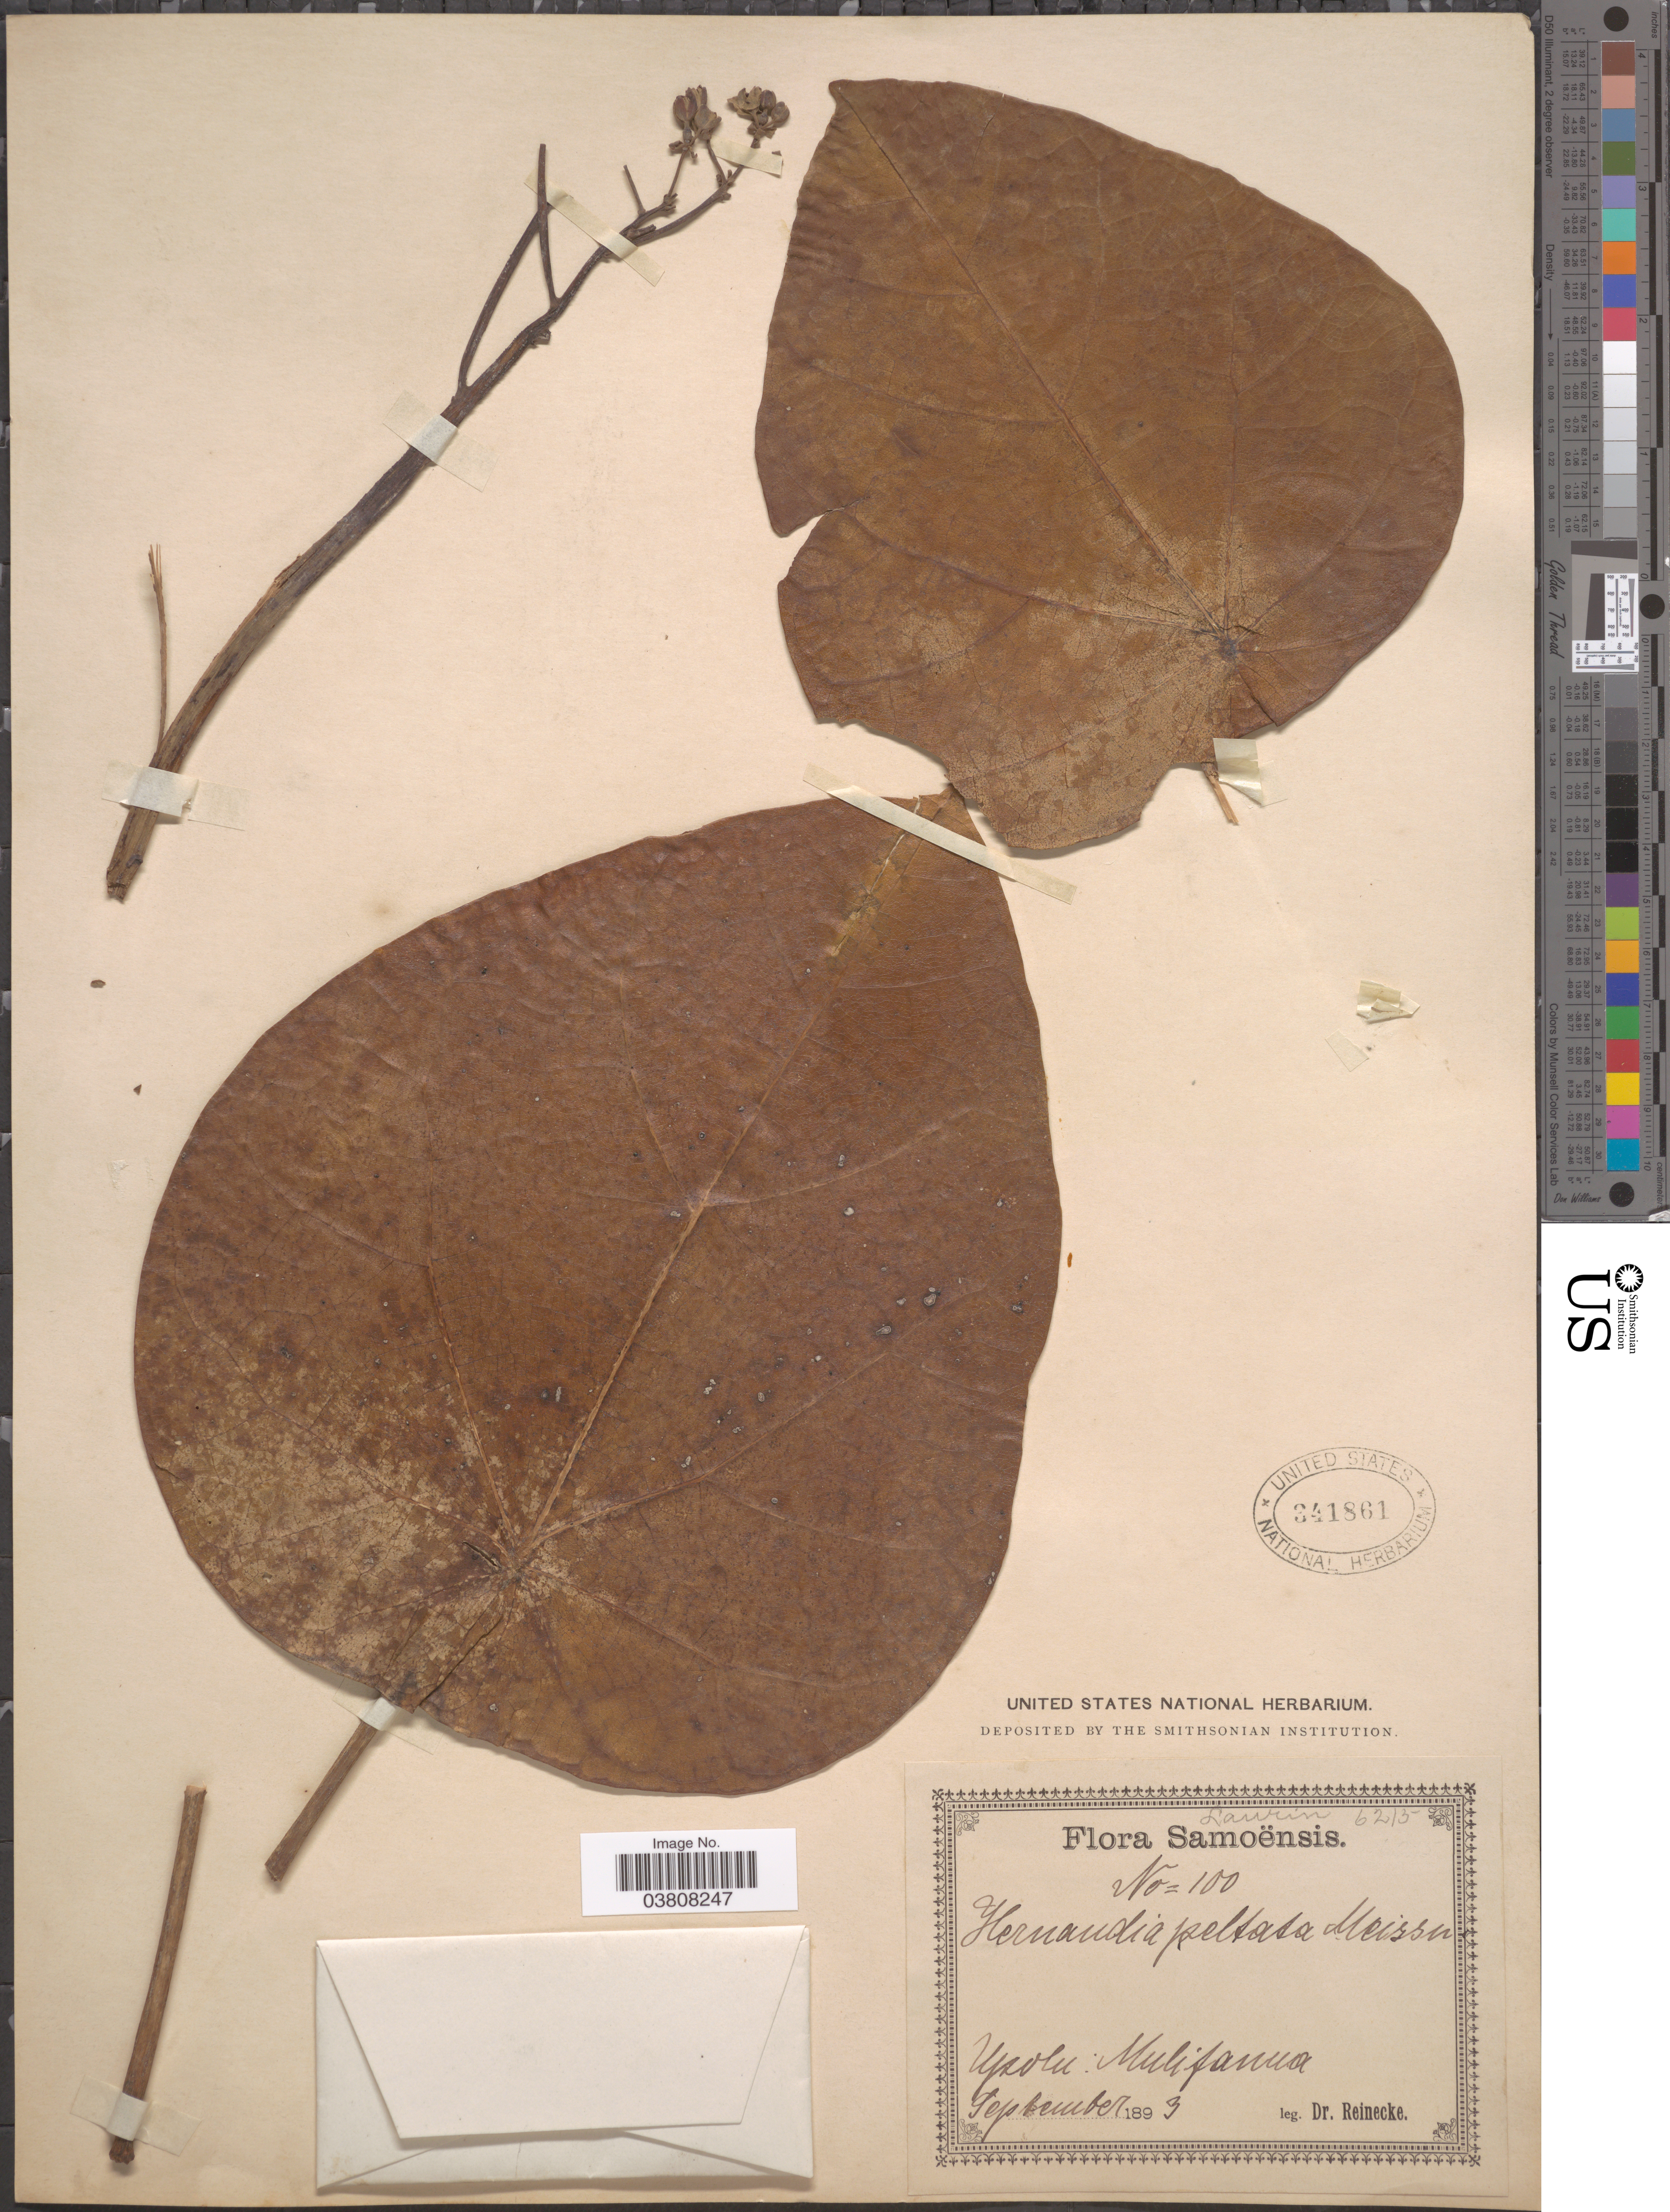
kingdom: Plantae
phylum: Tracheophyta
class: Magnoliopsida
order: Laurales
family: Hernandiaceae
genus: Hernandia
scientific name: Hernandia nymphaeifolia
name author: (C. Presl) Kubitzki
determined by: Strong, Mark T., (BOT), Smithsonian Institution - National Museum of Natural History (UNITED STATES)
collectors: -- Reinecke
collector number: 100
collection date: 1893-09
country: Samoa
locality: Samoënsis. Upolu: Mulifanua.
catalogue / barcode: US 341861